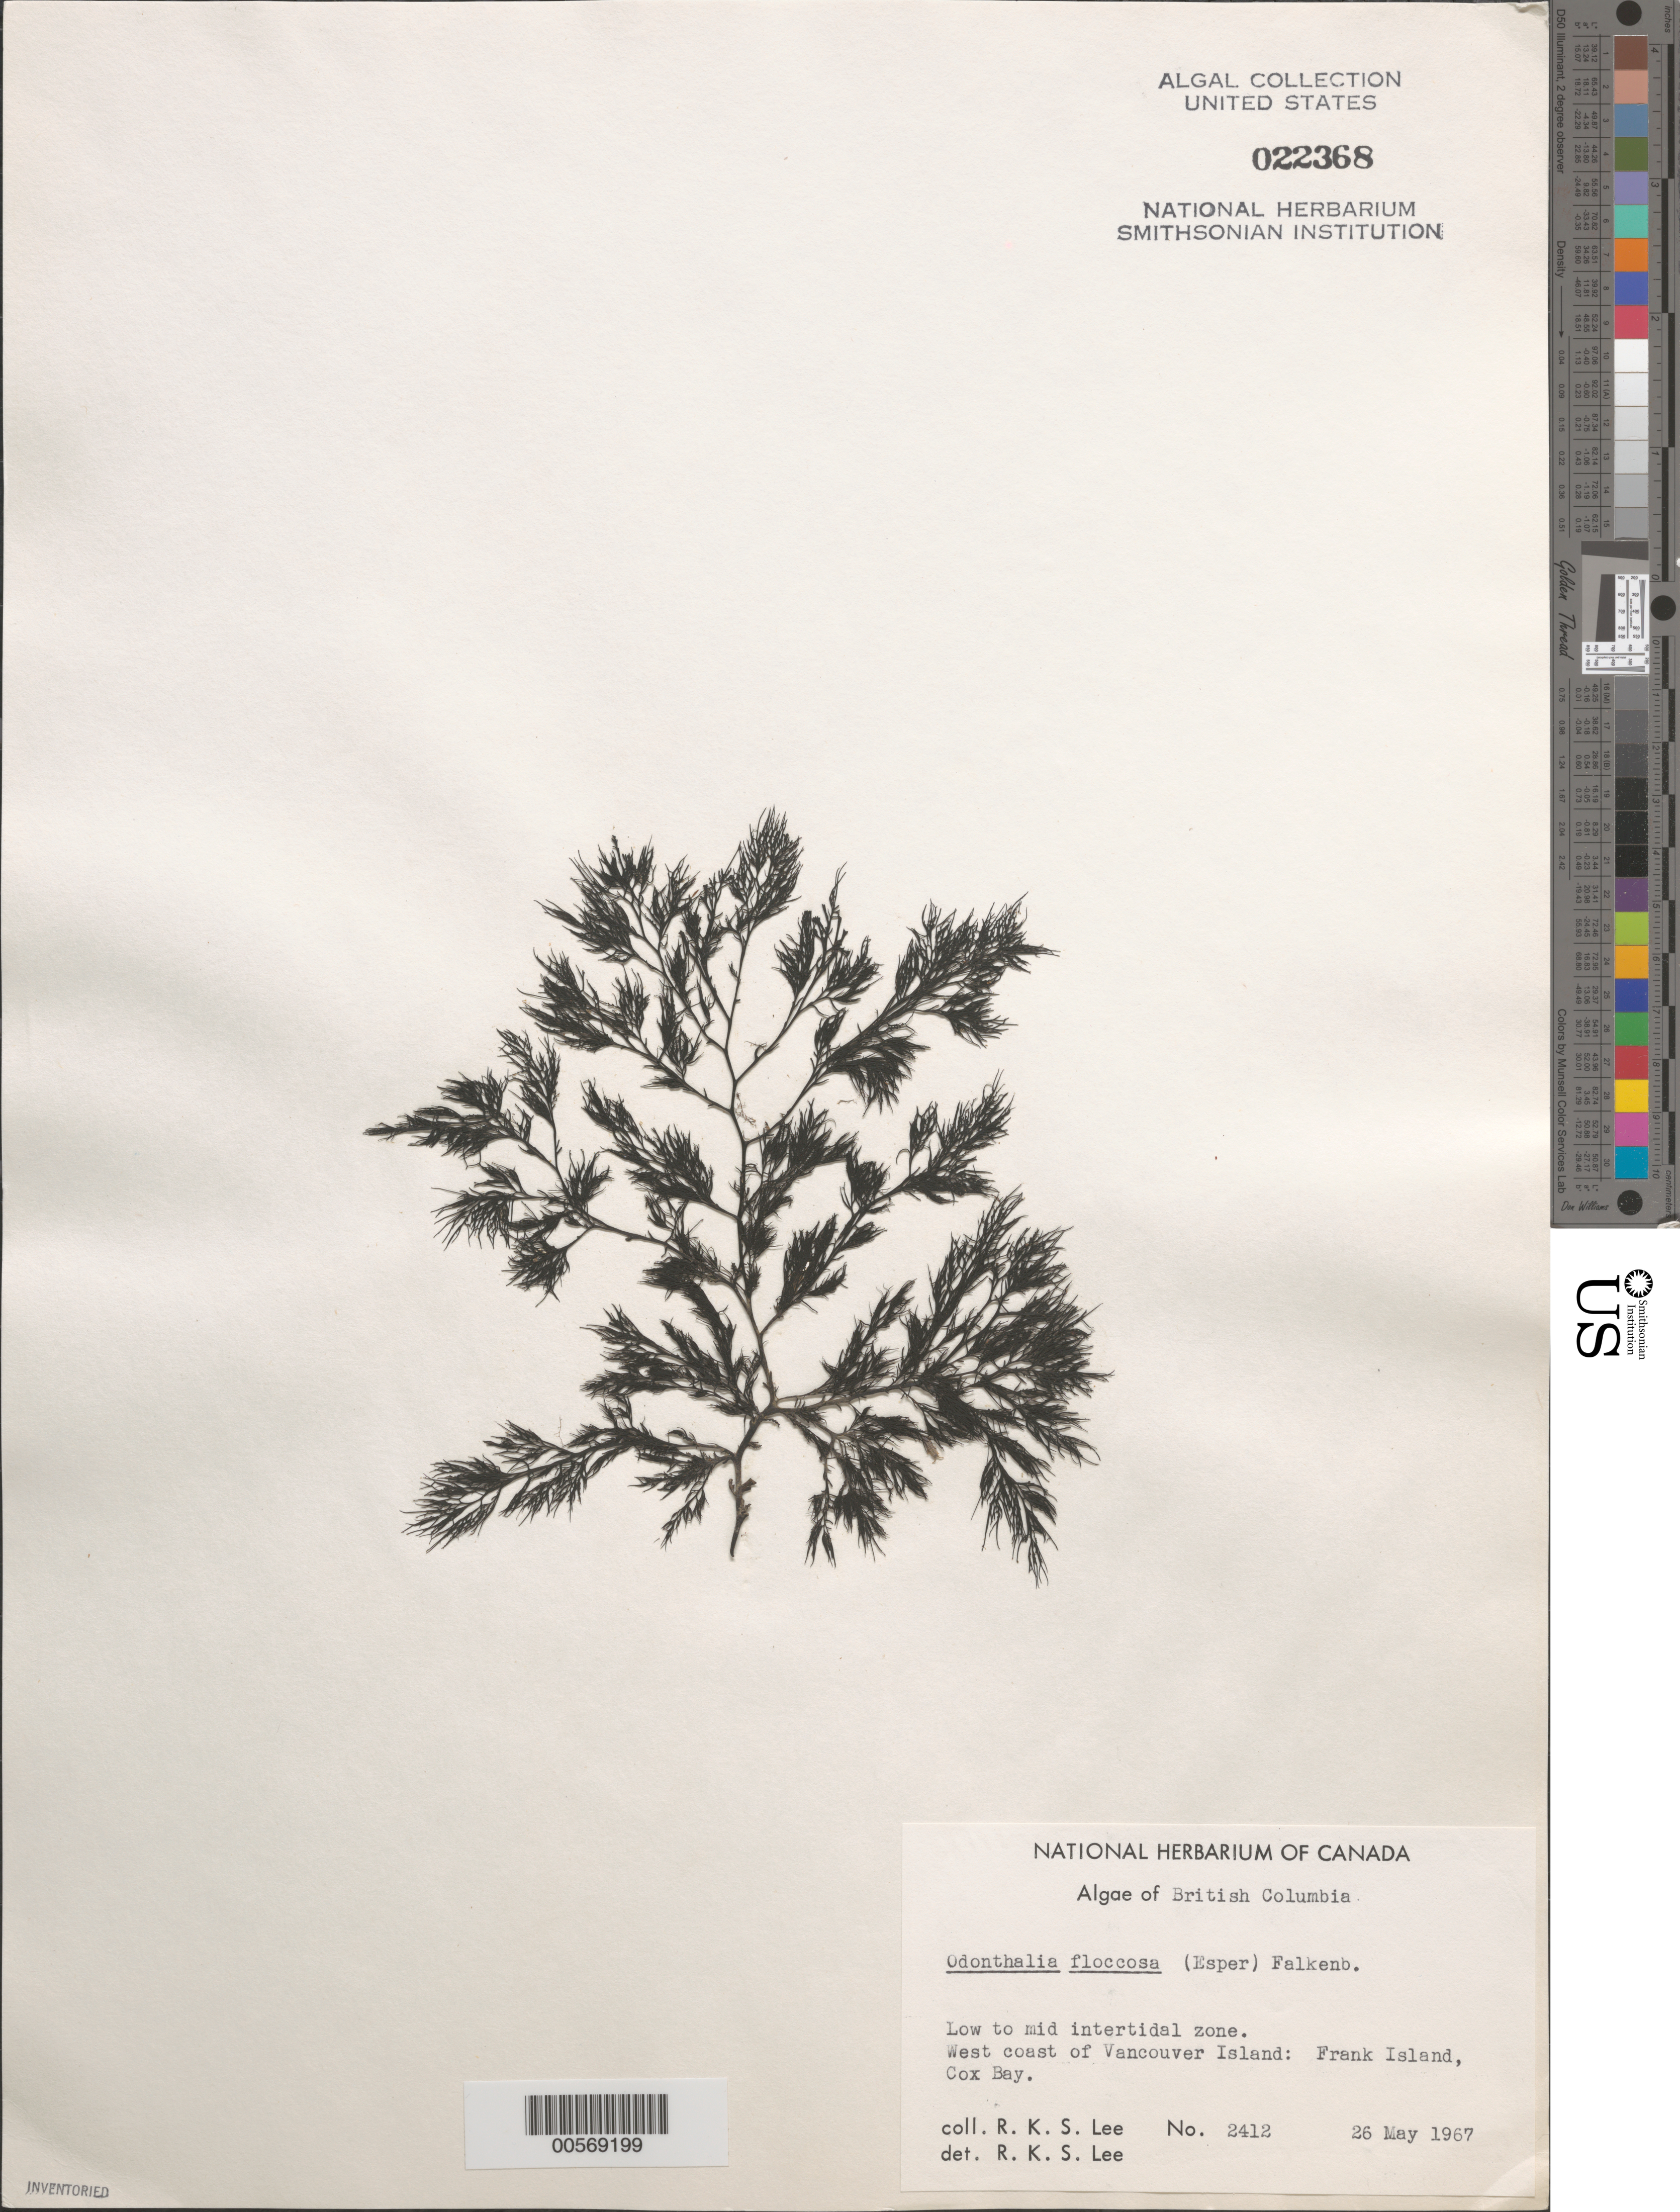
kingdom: Plantae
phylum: Rhodophyta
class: Florideophyceae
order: Ceramiales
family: Rhodomelaceae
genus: Odonthalia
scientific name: Odonthalia floccosa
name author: (Esper) Falkenb.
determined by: Lee, R. K. S.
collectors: R. Lee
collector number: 2412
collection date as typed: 26 May 1967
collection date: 1967-05-26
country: Canada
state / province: British Columbia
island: Frank Island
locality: Cox Bay, Vancouver Island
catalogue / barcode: US 22368